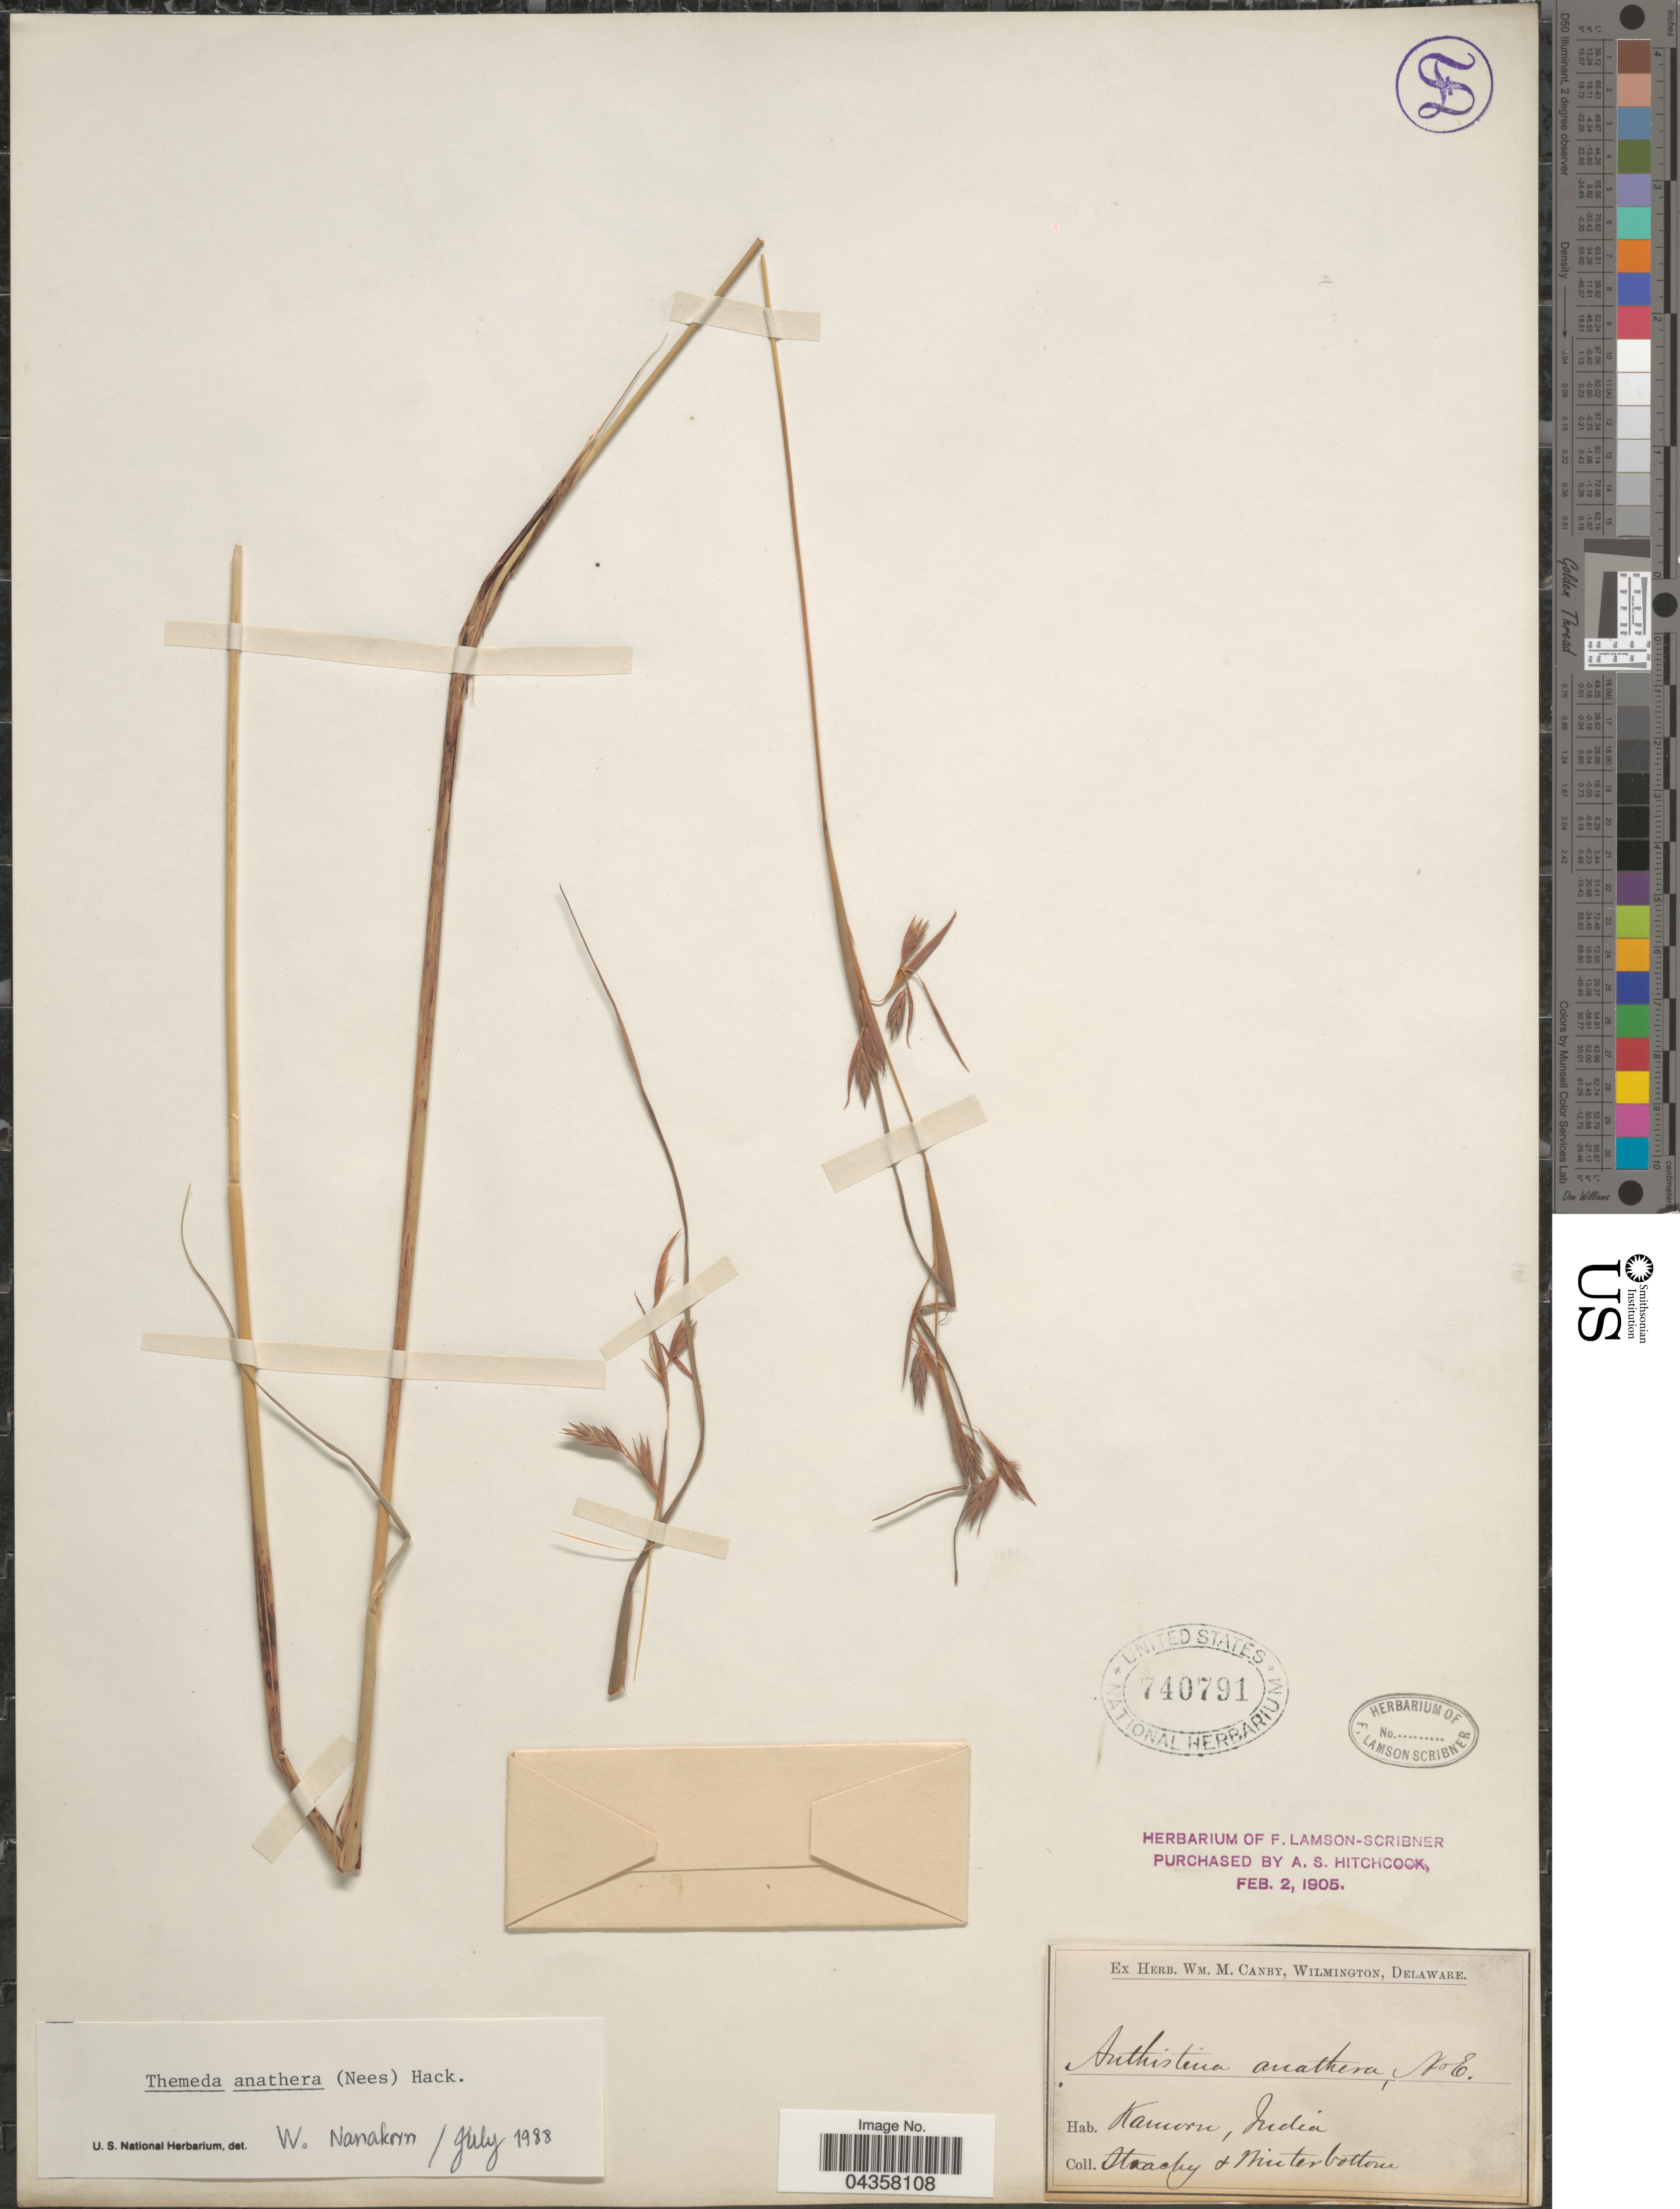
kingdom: Plantae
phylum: Tracheophyta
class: Liliopsida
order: Poales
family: Poaceae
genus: Themeda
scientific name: Themeda anathera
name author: (Nees) Hack.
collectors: Collector illegible & Winterbottom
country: India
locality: Kanuru.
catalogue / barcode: US 740791